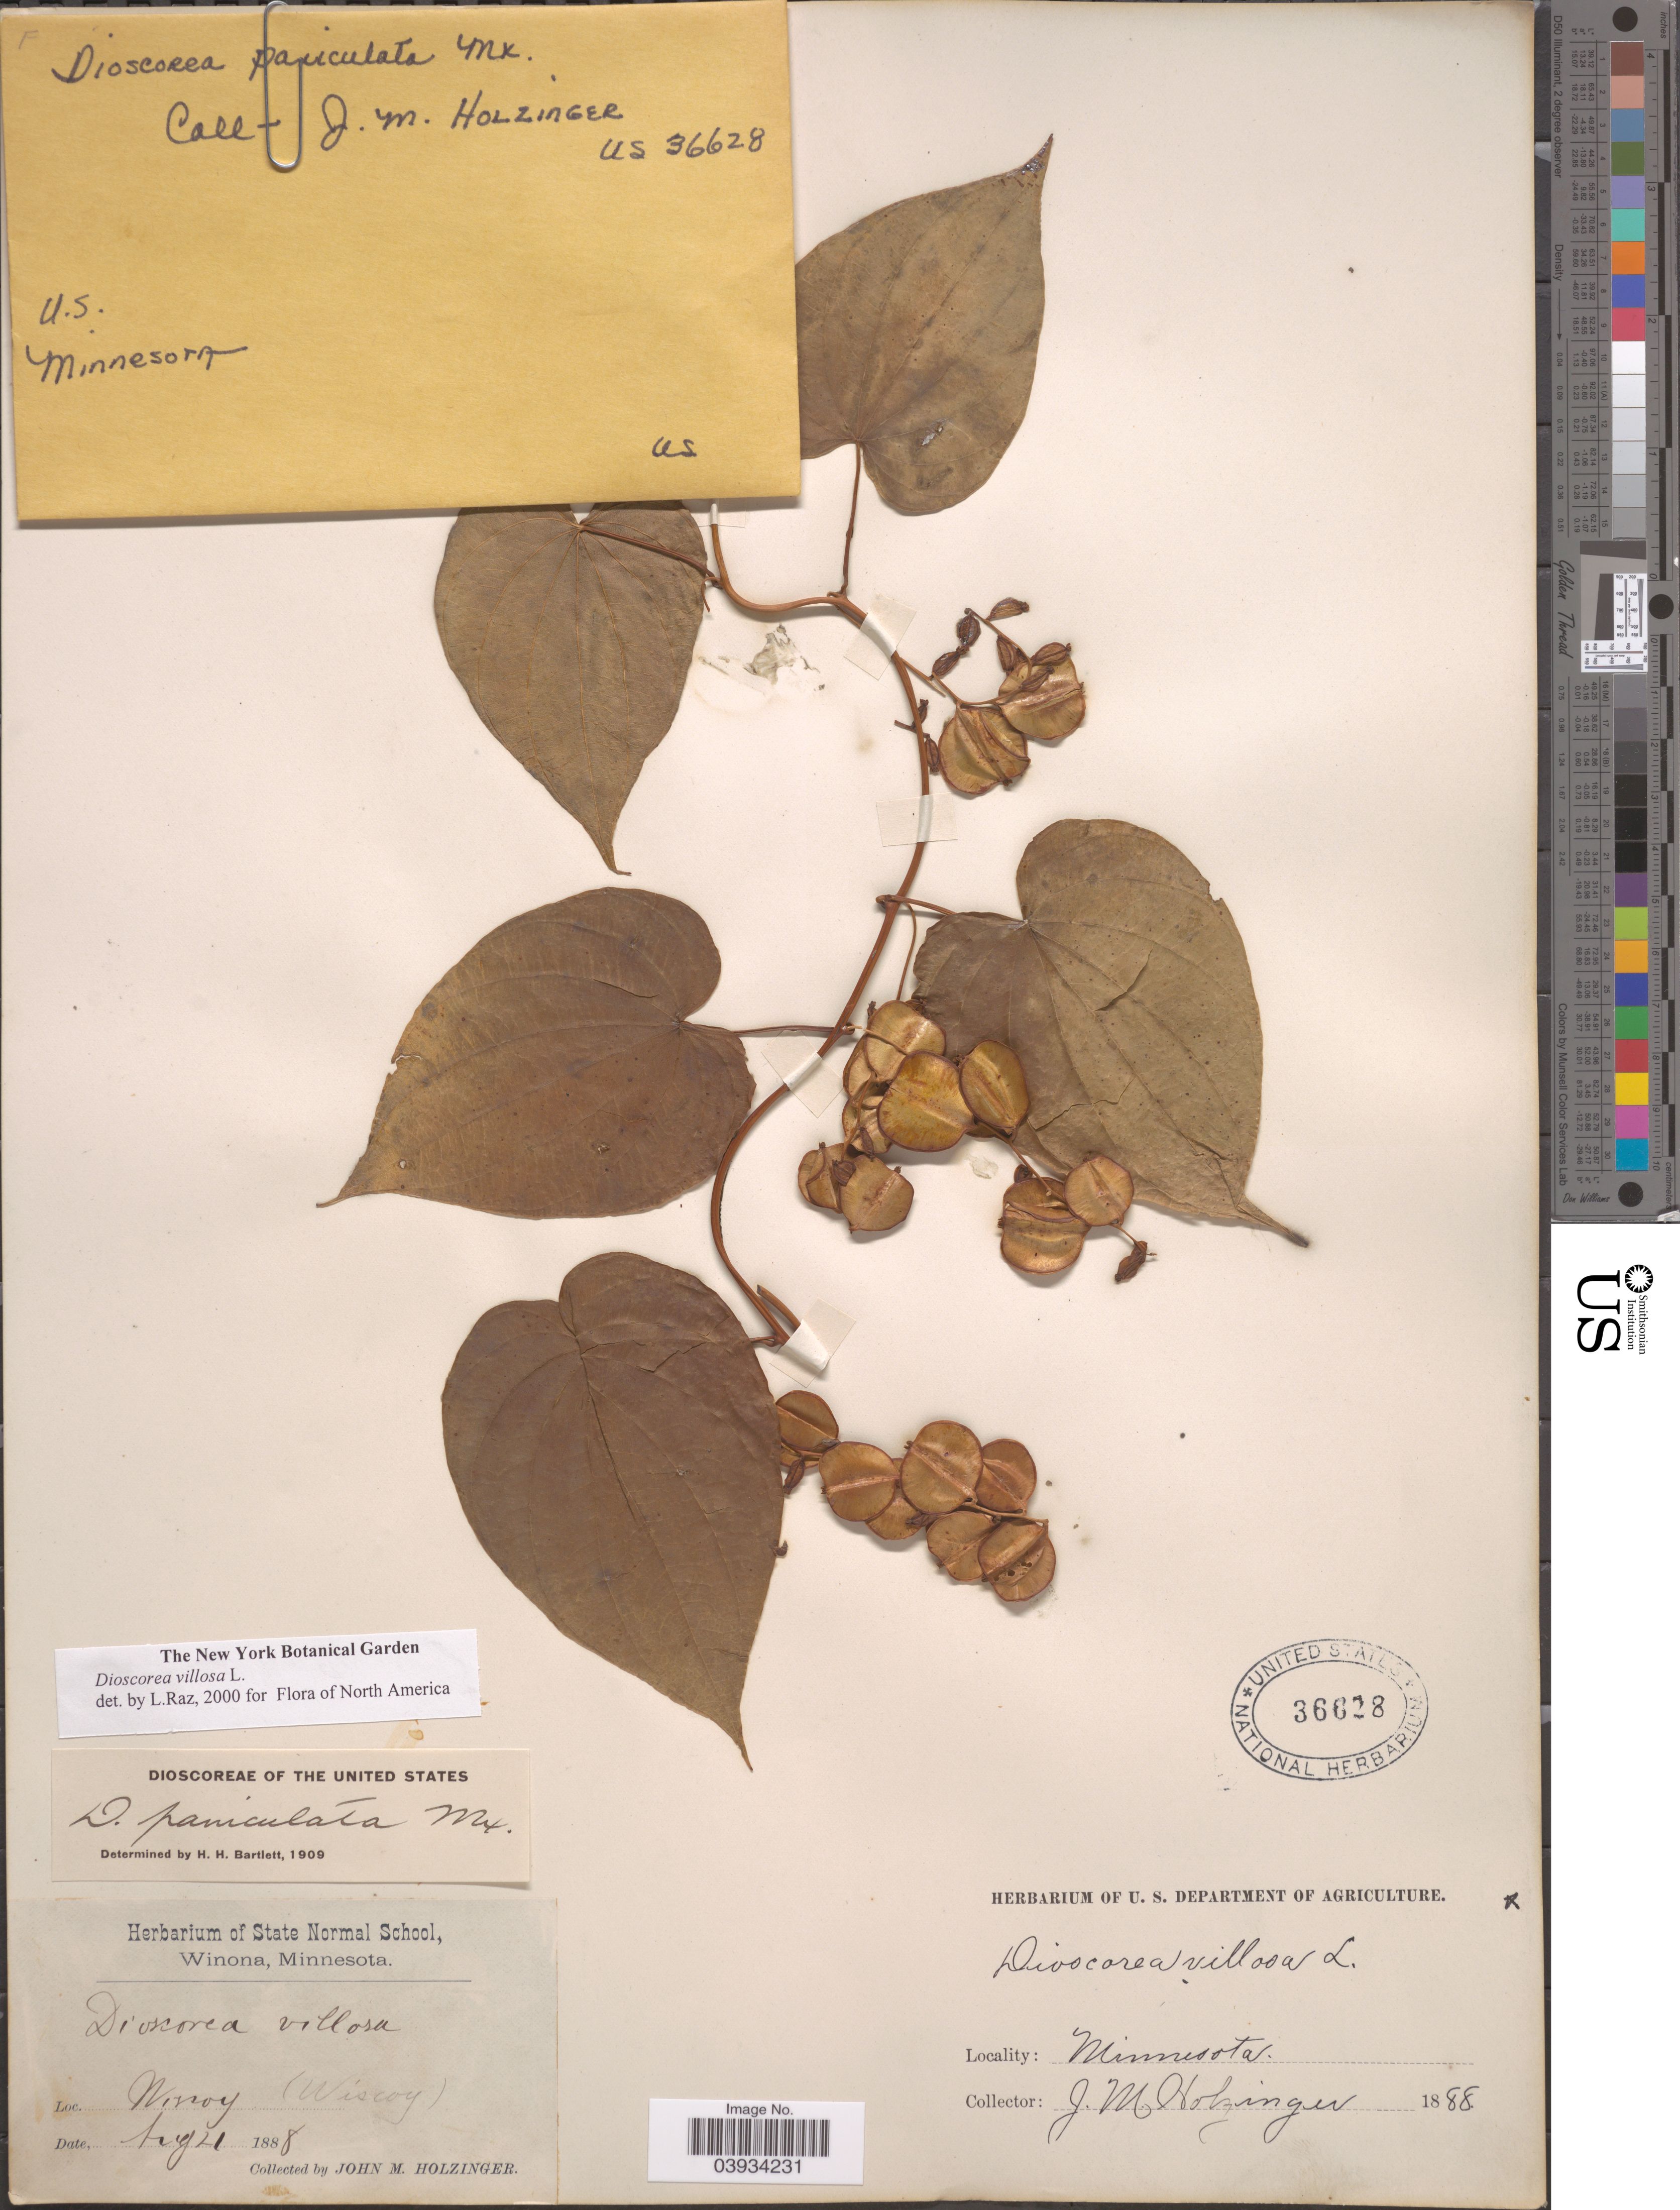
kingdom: Plantae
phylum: Tracheophyta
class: Liliopsida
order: Dioscoreales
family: Dioscoreaceae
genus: Dioscorea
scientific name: Dioscorea villosa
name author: L.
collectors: J. M. Holzinger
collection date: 1888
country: United States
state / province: Minnesota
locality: Winona (Wiscoy).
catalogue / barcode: US 36628